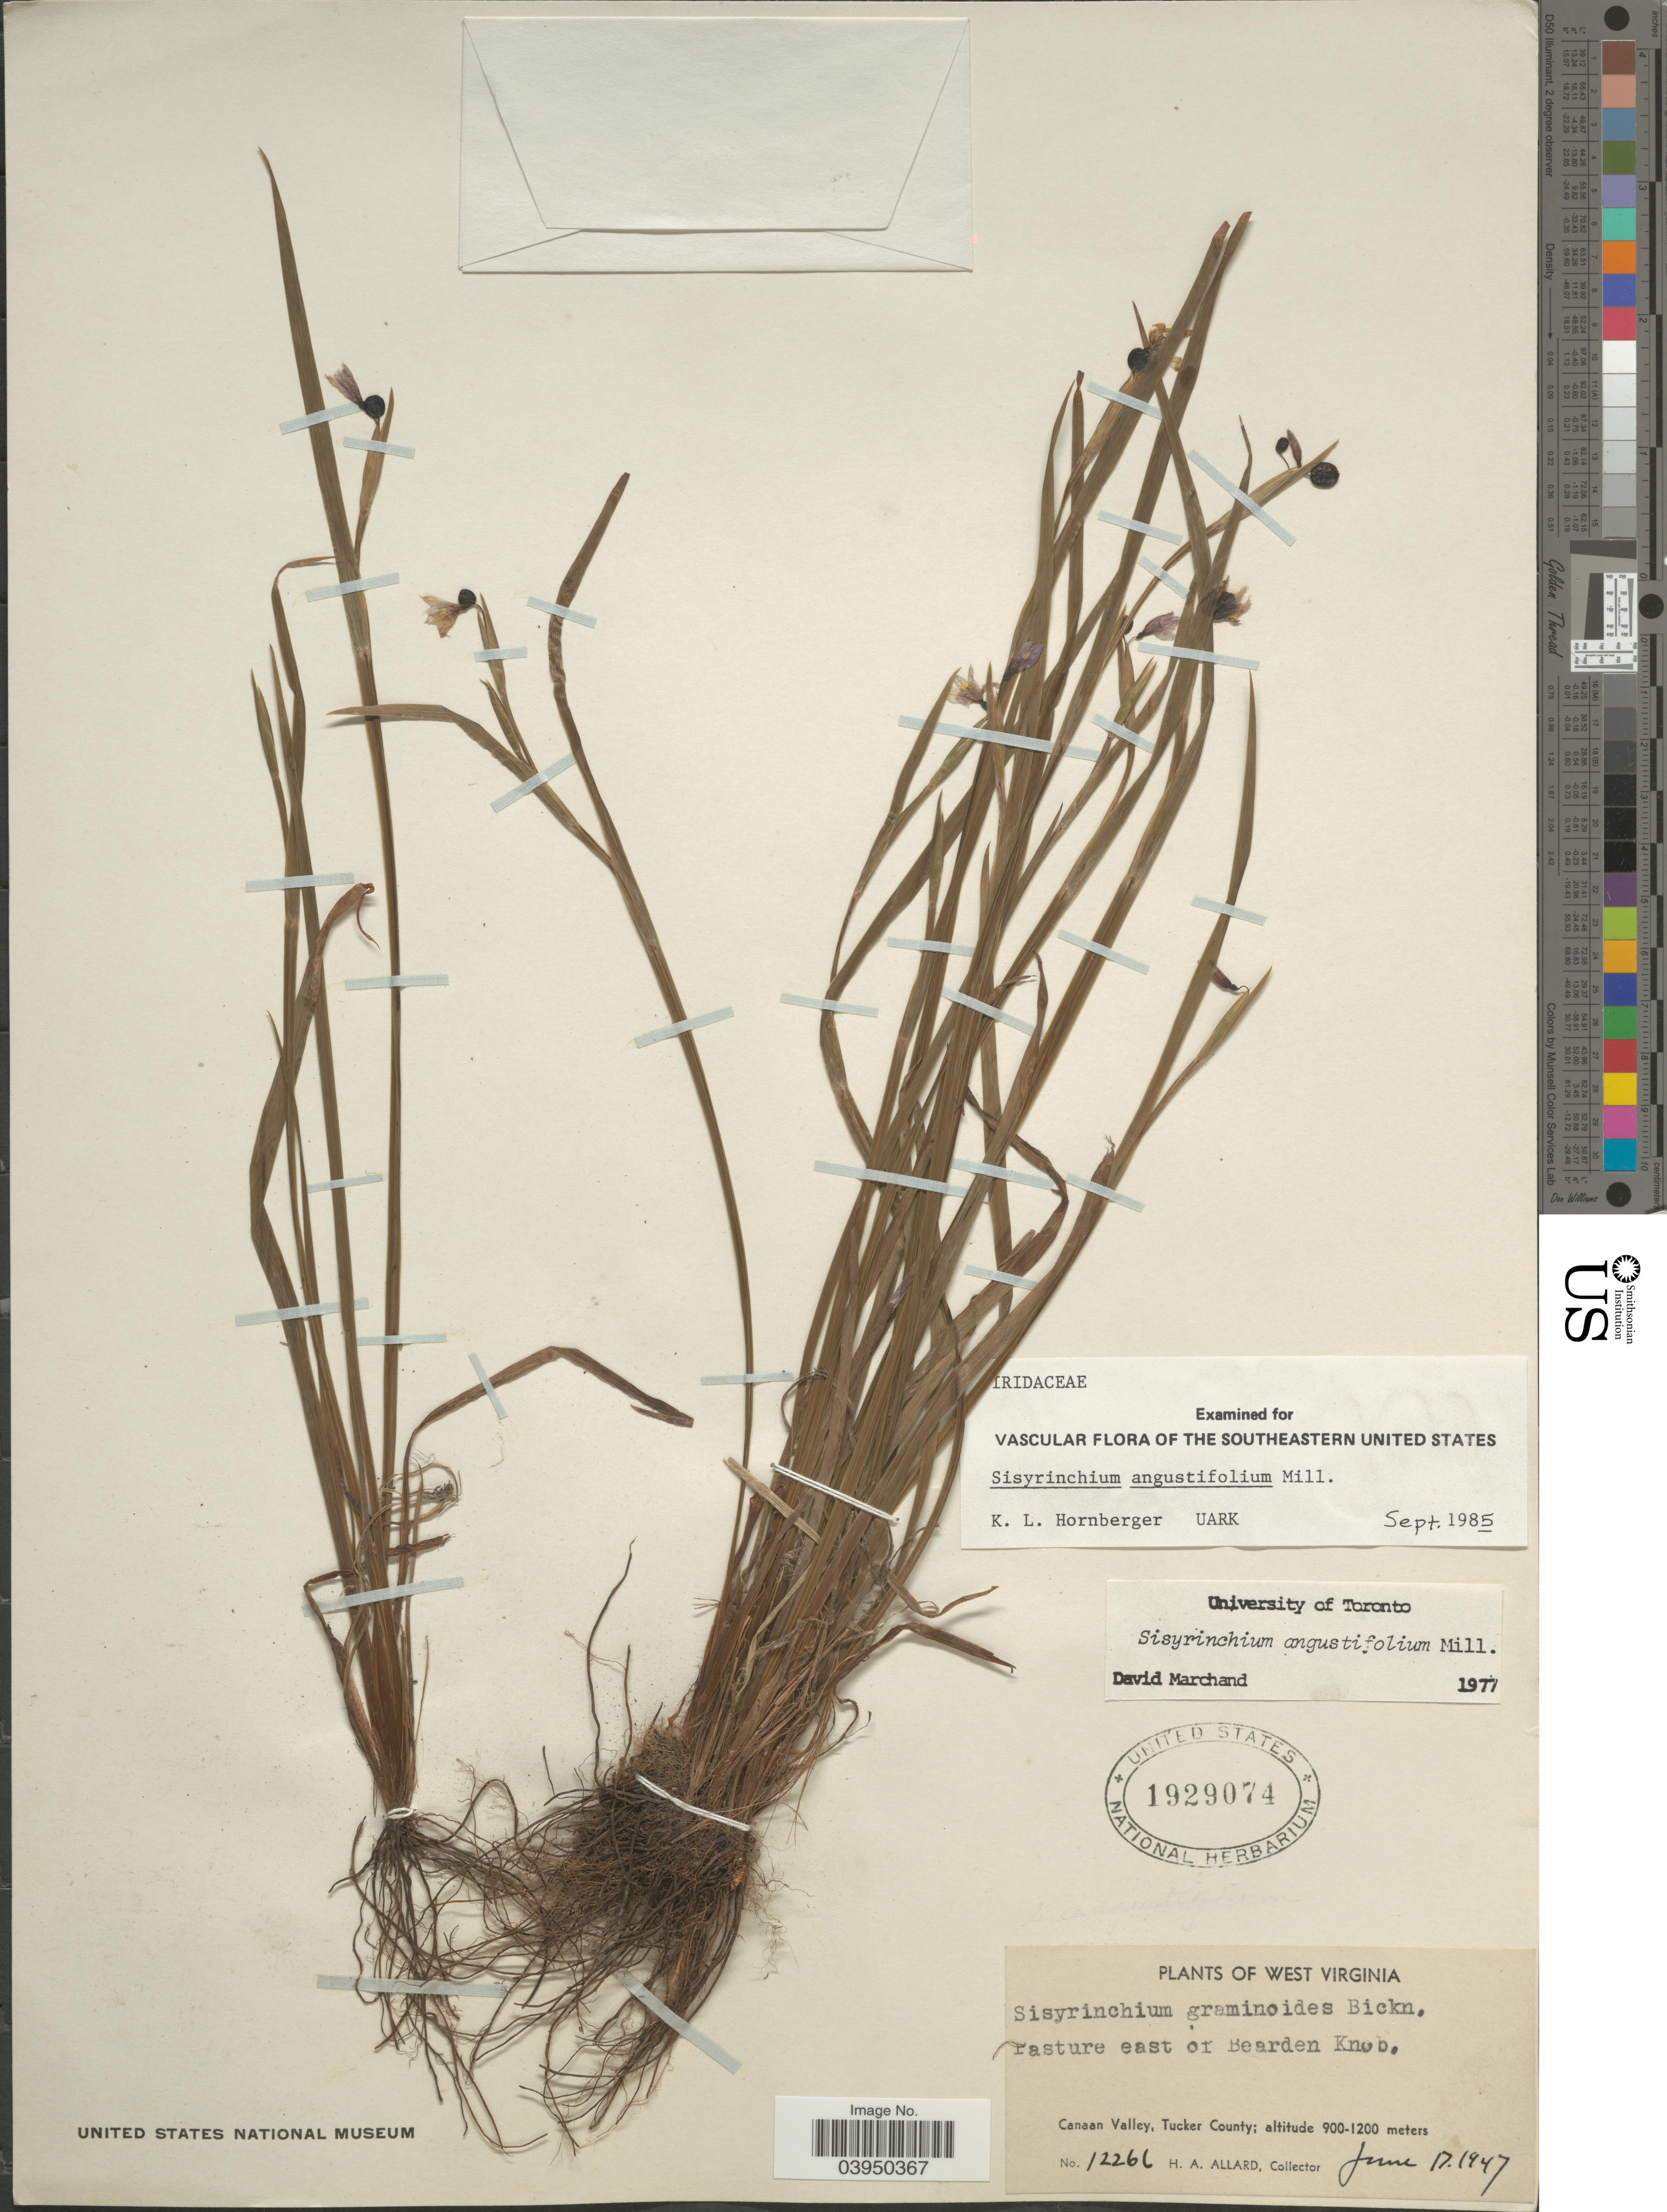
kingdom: Plantae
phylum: Tracheophyta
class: Liliopsida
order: Asparagales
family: Iridaceae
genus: Sisyrinchium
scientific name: Sisyrinchium angustifolium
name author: Mill.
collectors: H. A. Allard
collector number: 12266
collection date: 1947-06-17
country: United States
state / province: West Virginia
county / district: Tucker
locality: Pasture east of Bearden Knob. Canaan Valley, Tucker County.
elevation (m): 900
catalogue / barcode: US 1929074